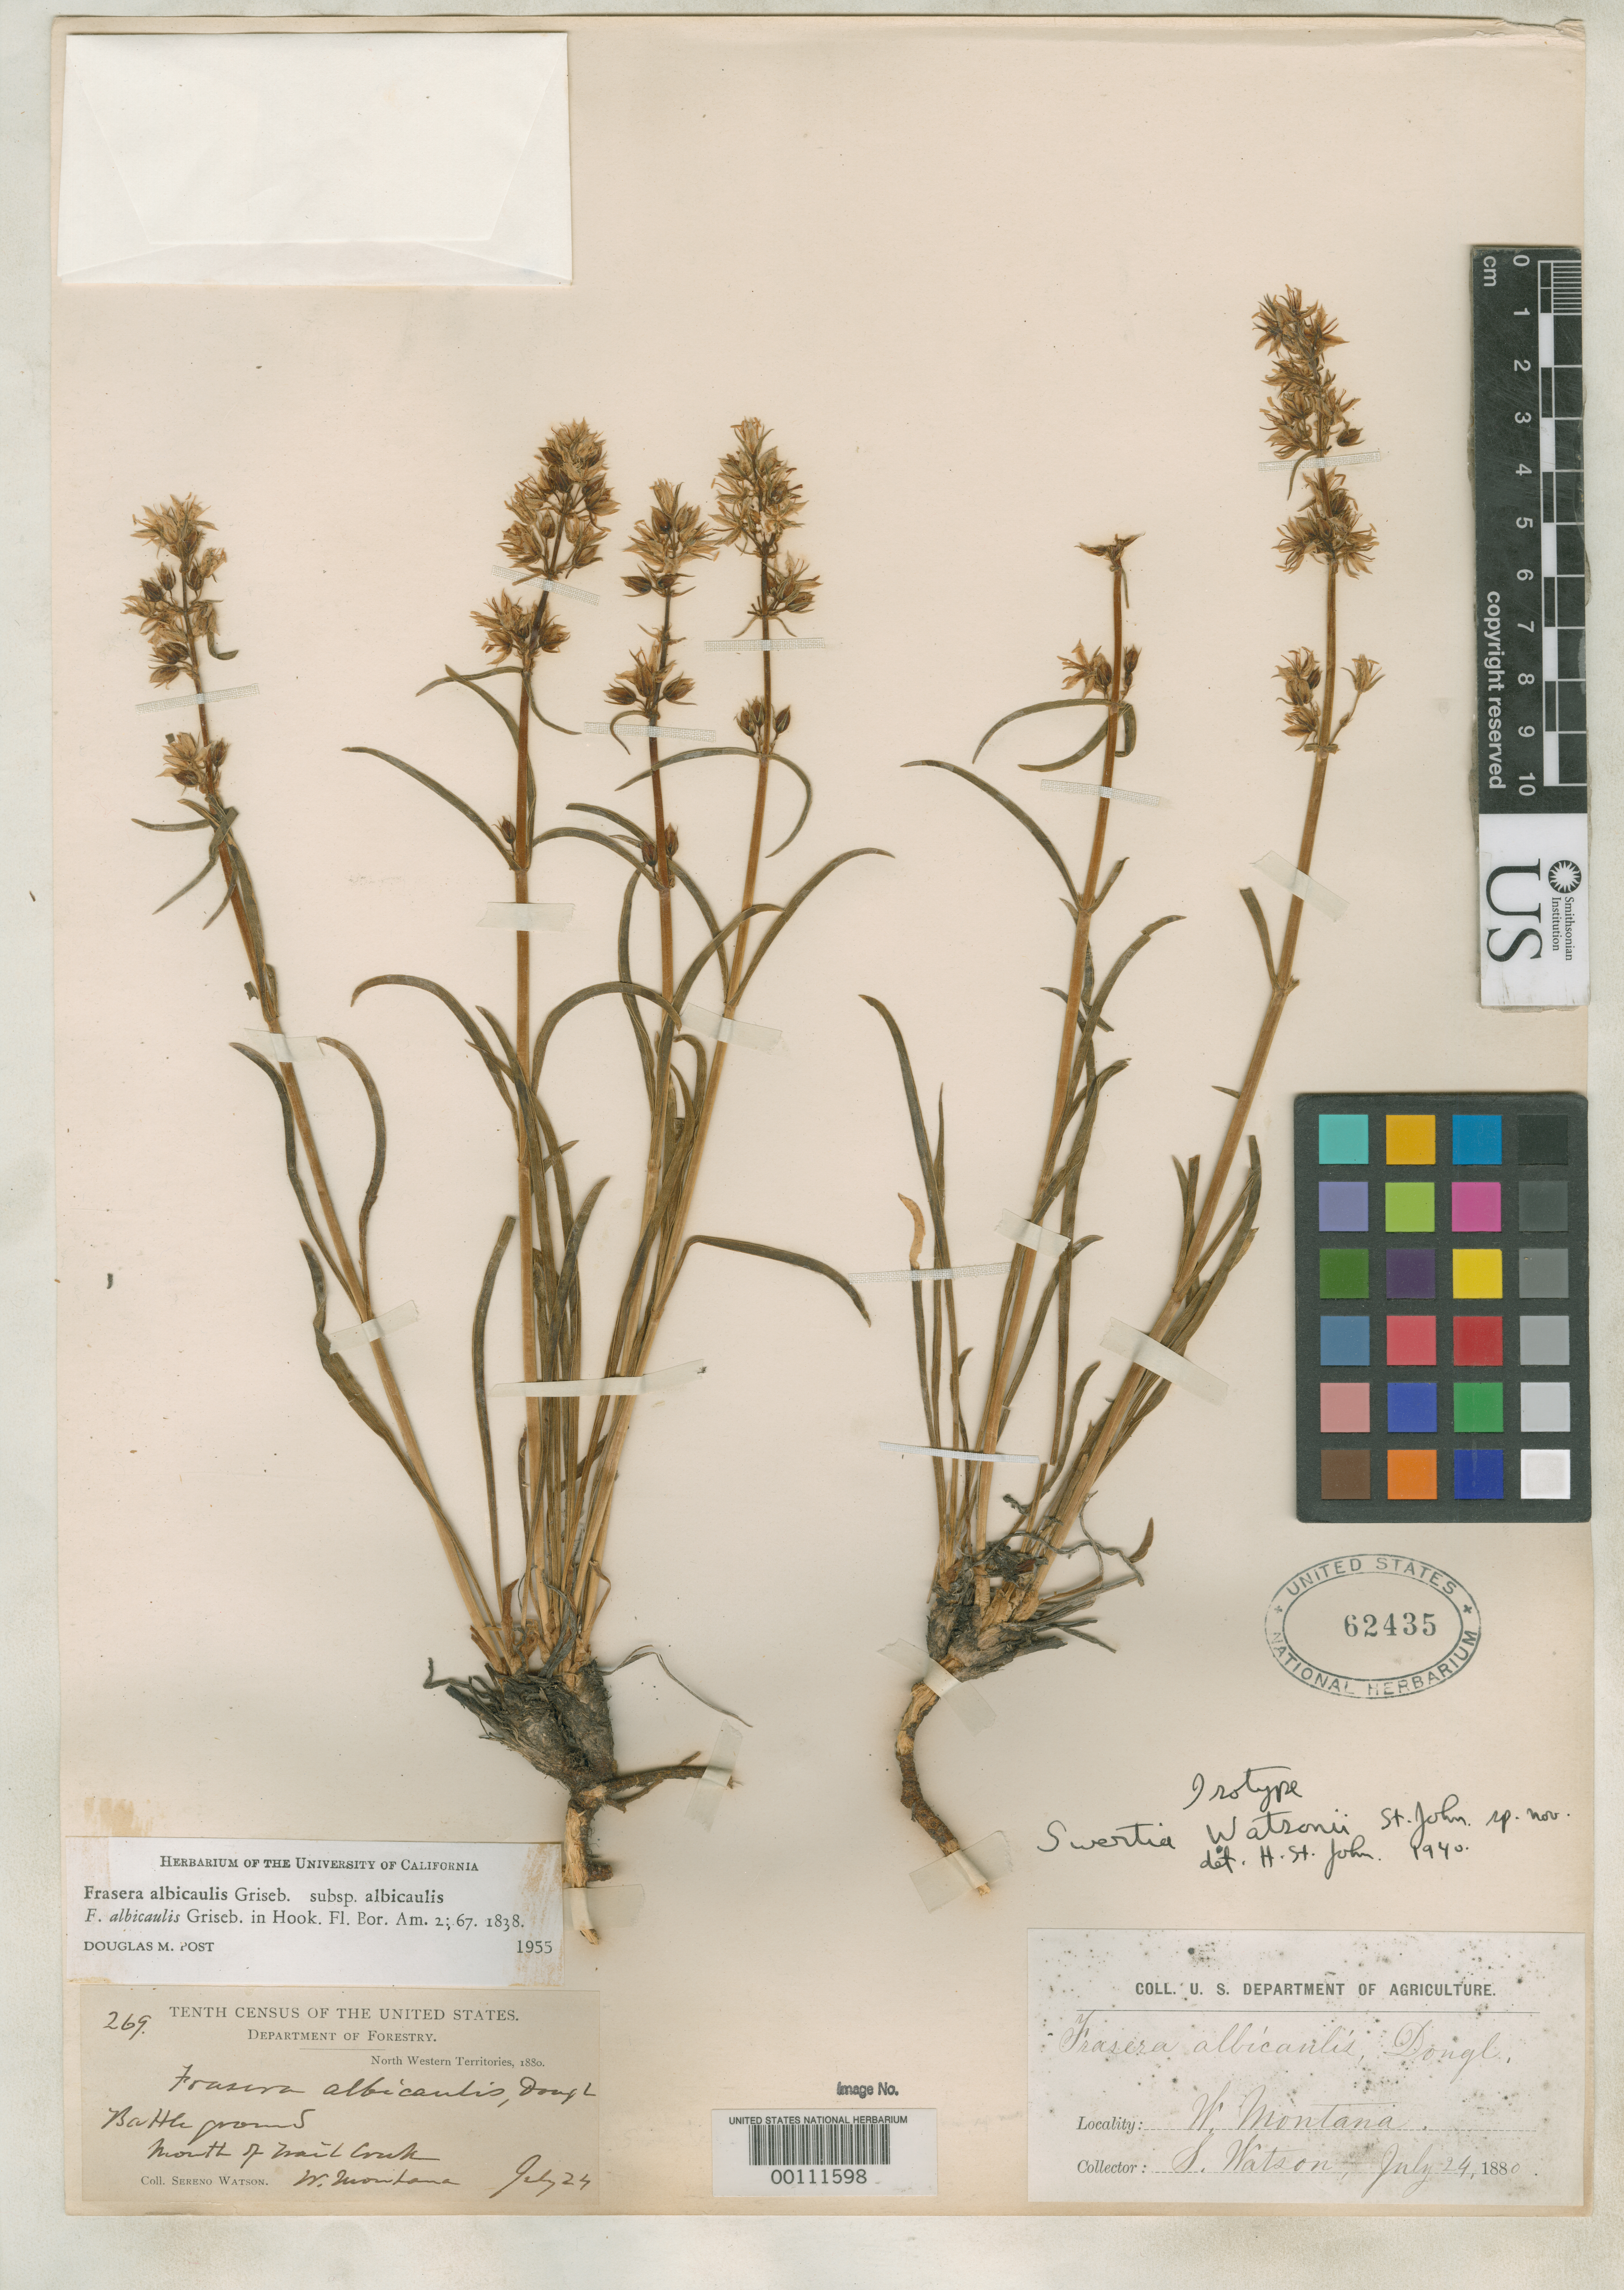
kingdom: Plantae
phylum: Tracheophyta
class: Magnoliopsida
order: Gentianales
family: Gentianaceae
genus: Swertia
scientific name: Swertia watsonii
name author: H. St. John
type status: Isotype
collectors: S. Watson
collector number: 269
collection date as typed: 24 Jul 1880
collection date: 1880-07-24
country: United States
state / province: Montana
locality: N of Trail creek in western Montana.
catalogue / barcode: US 62435